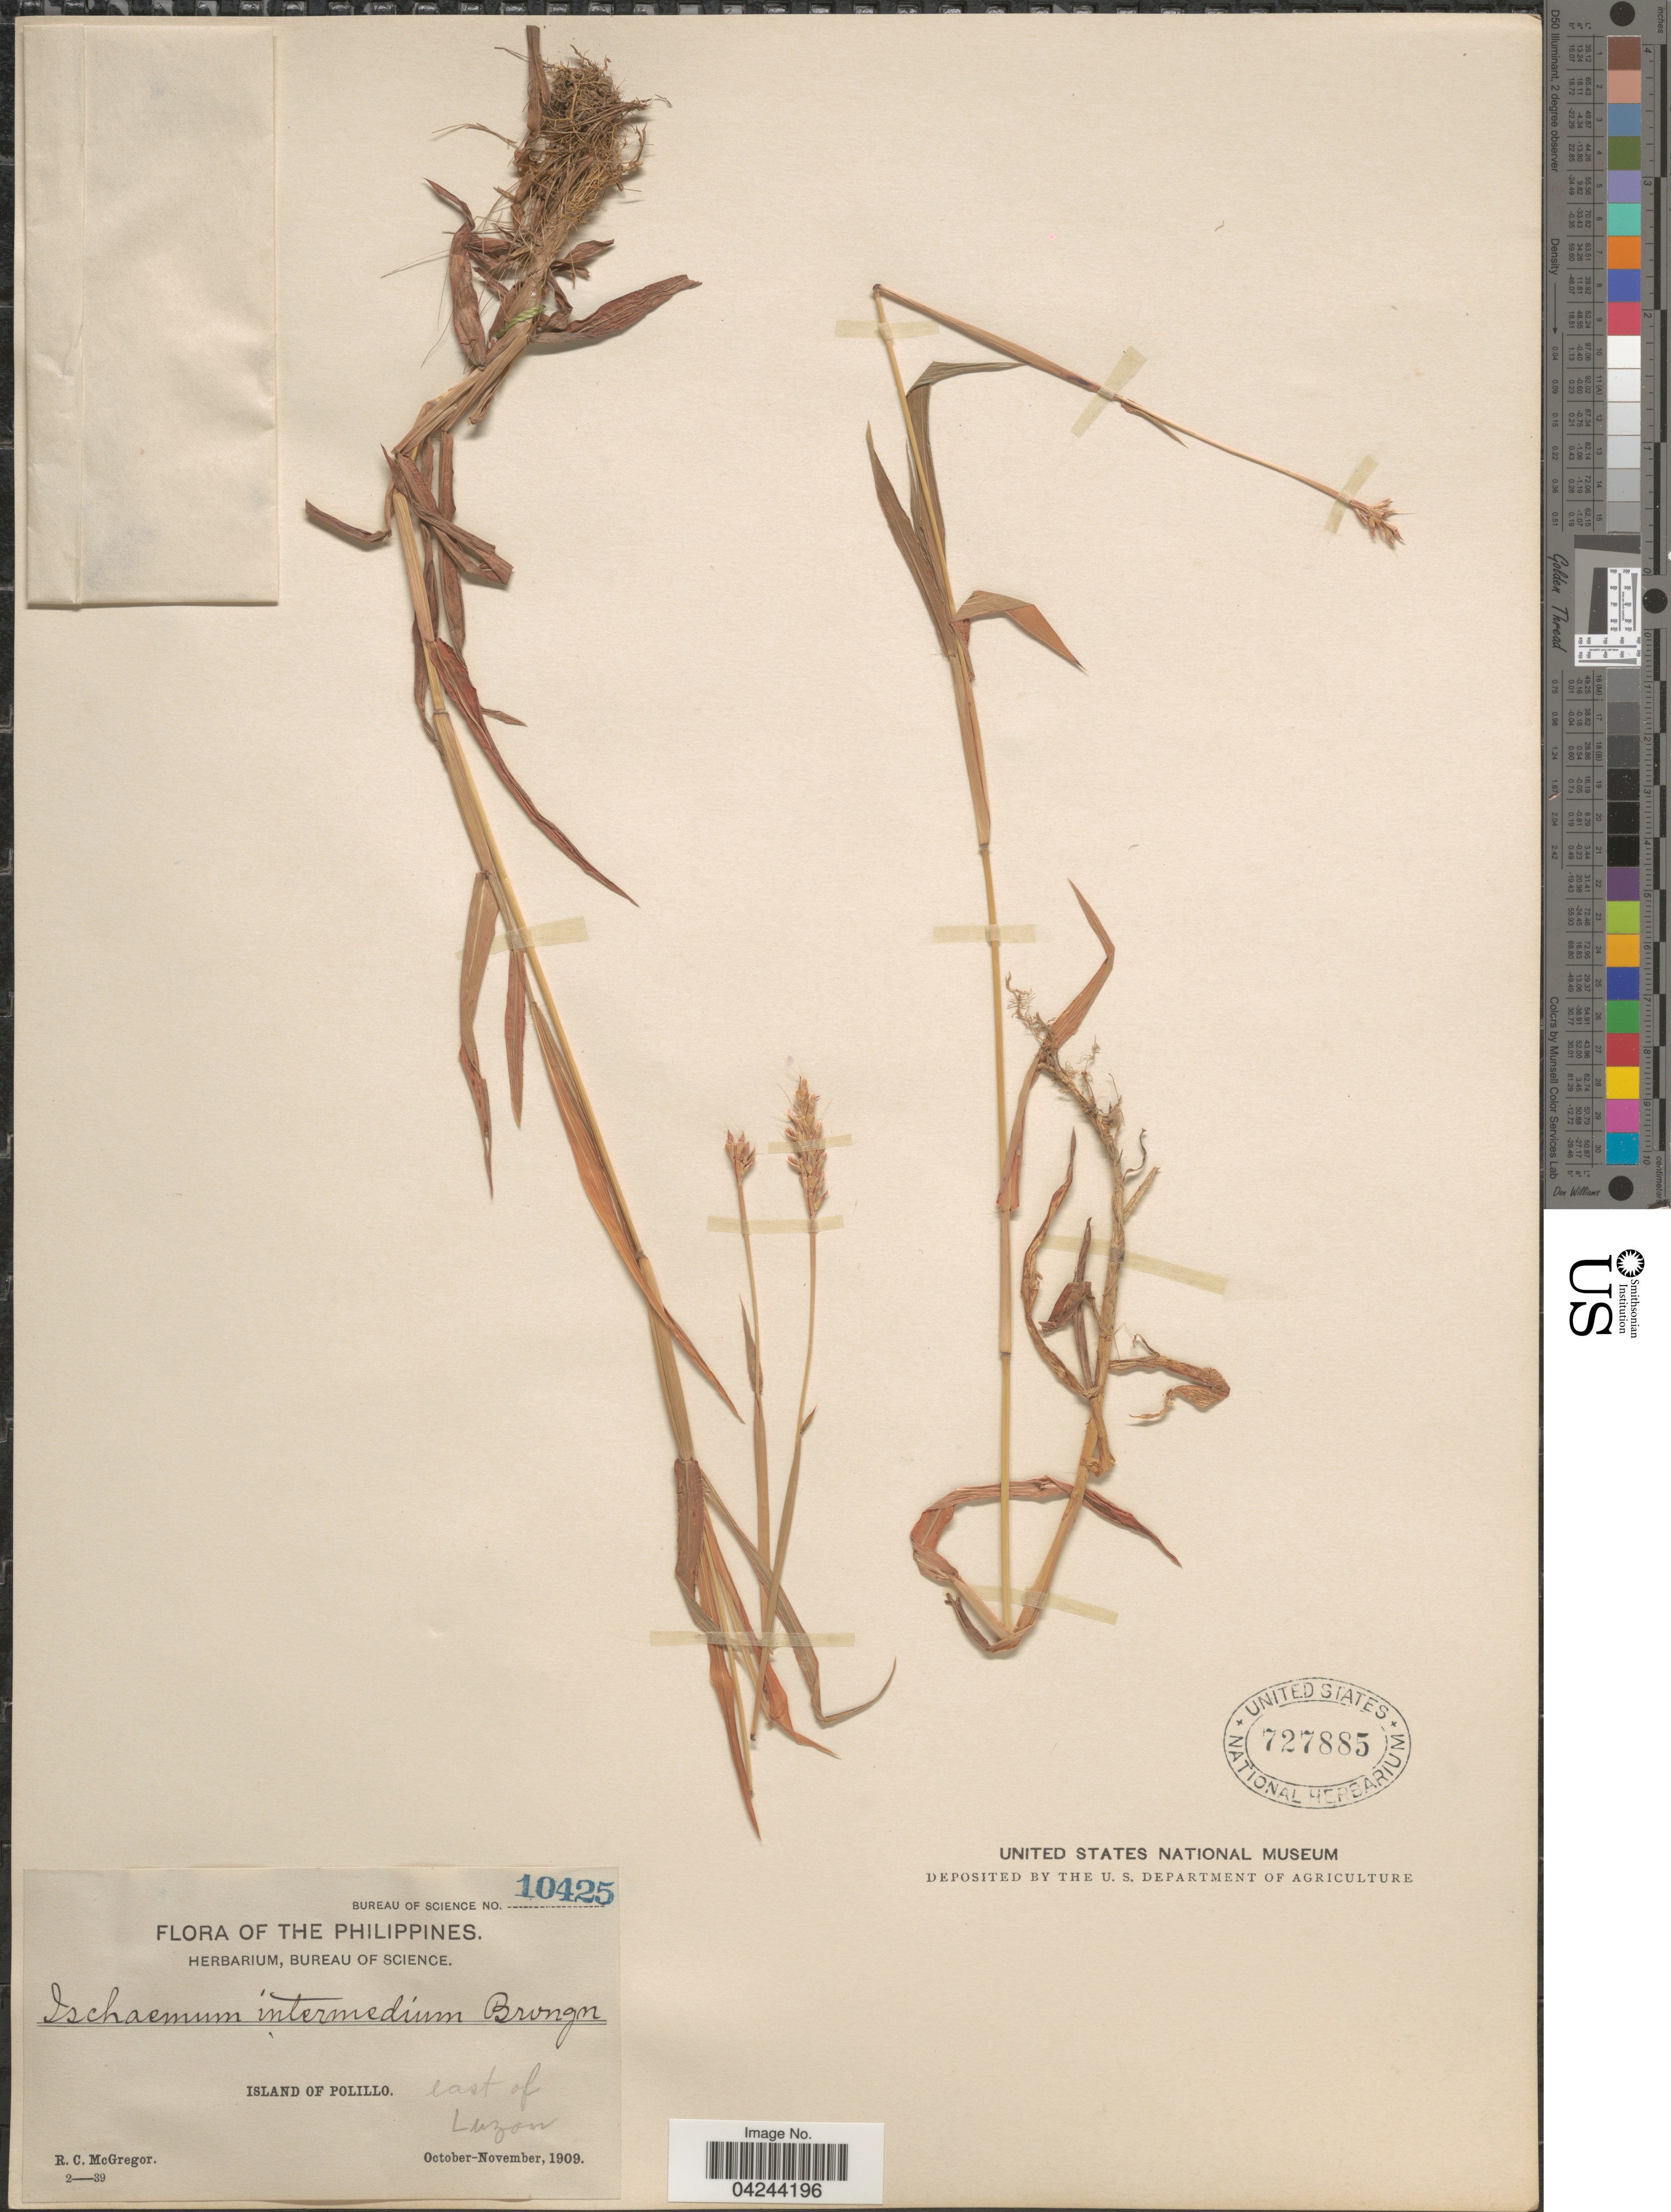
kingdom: Plantae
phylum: Tracheophyta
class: Liliopsida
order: Poales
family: Poaceae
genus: Ischaemum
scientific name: Ischaemum polystachyum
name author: J. Presl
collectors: R. C. McGregor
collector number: Bureau of Science 10425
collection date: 1909-10/1909-11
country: Philippines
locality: Island of Polillo. East of Luzon.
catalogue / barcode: US 727885